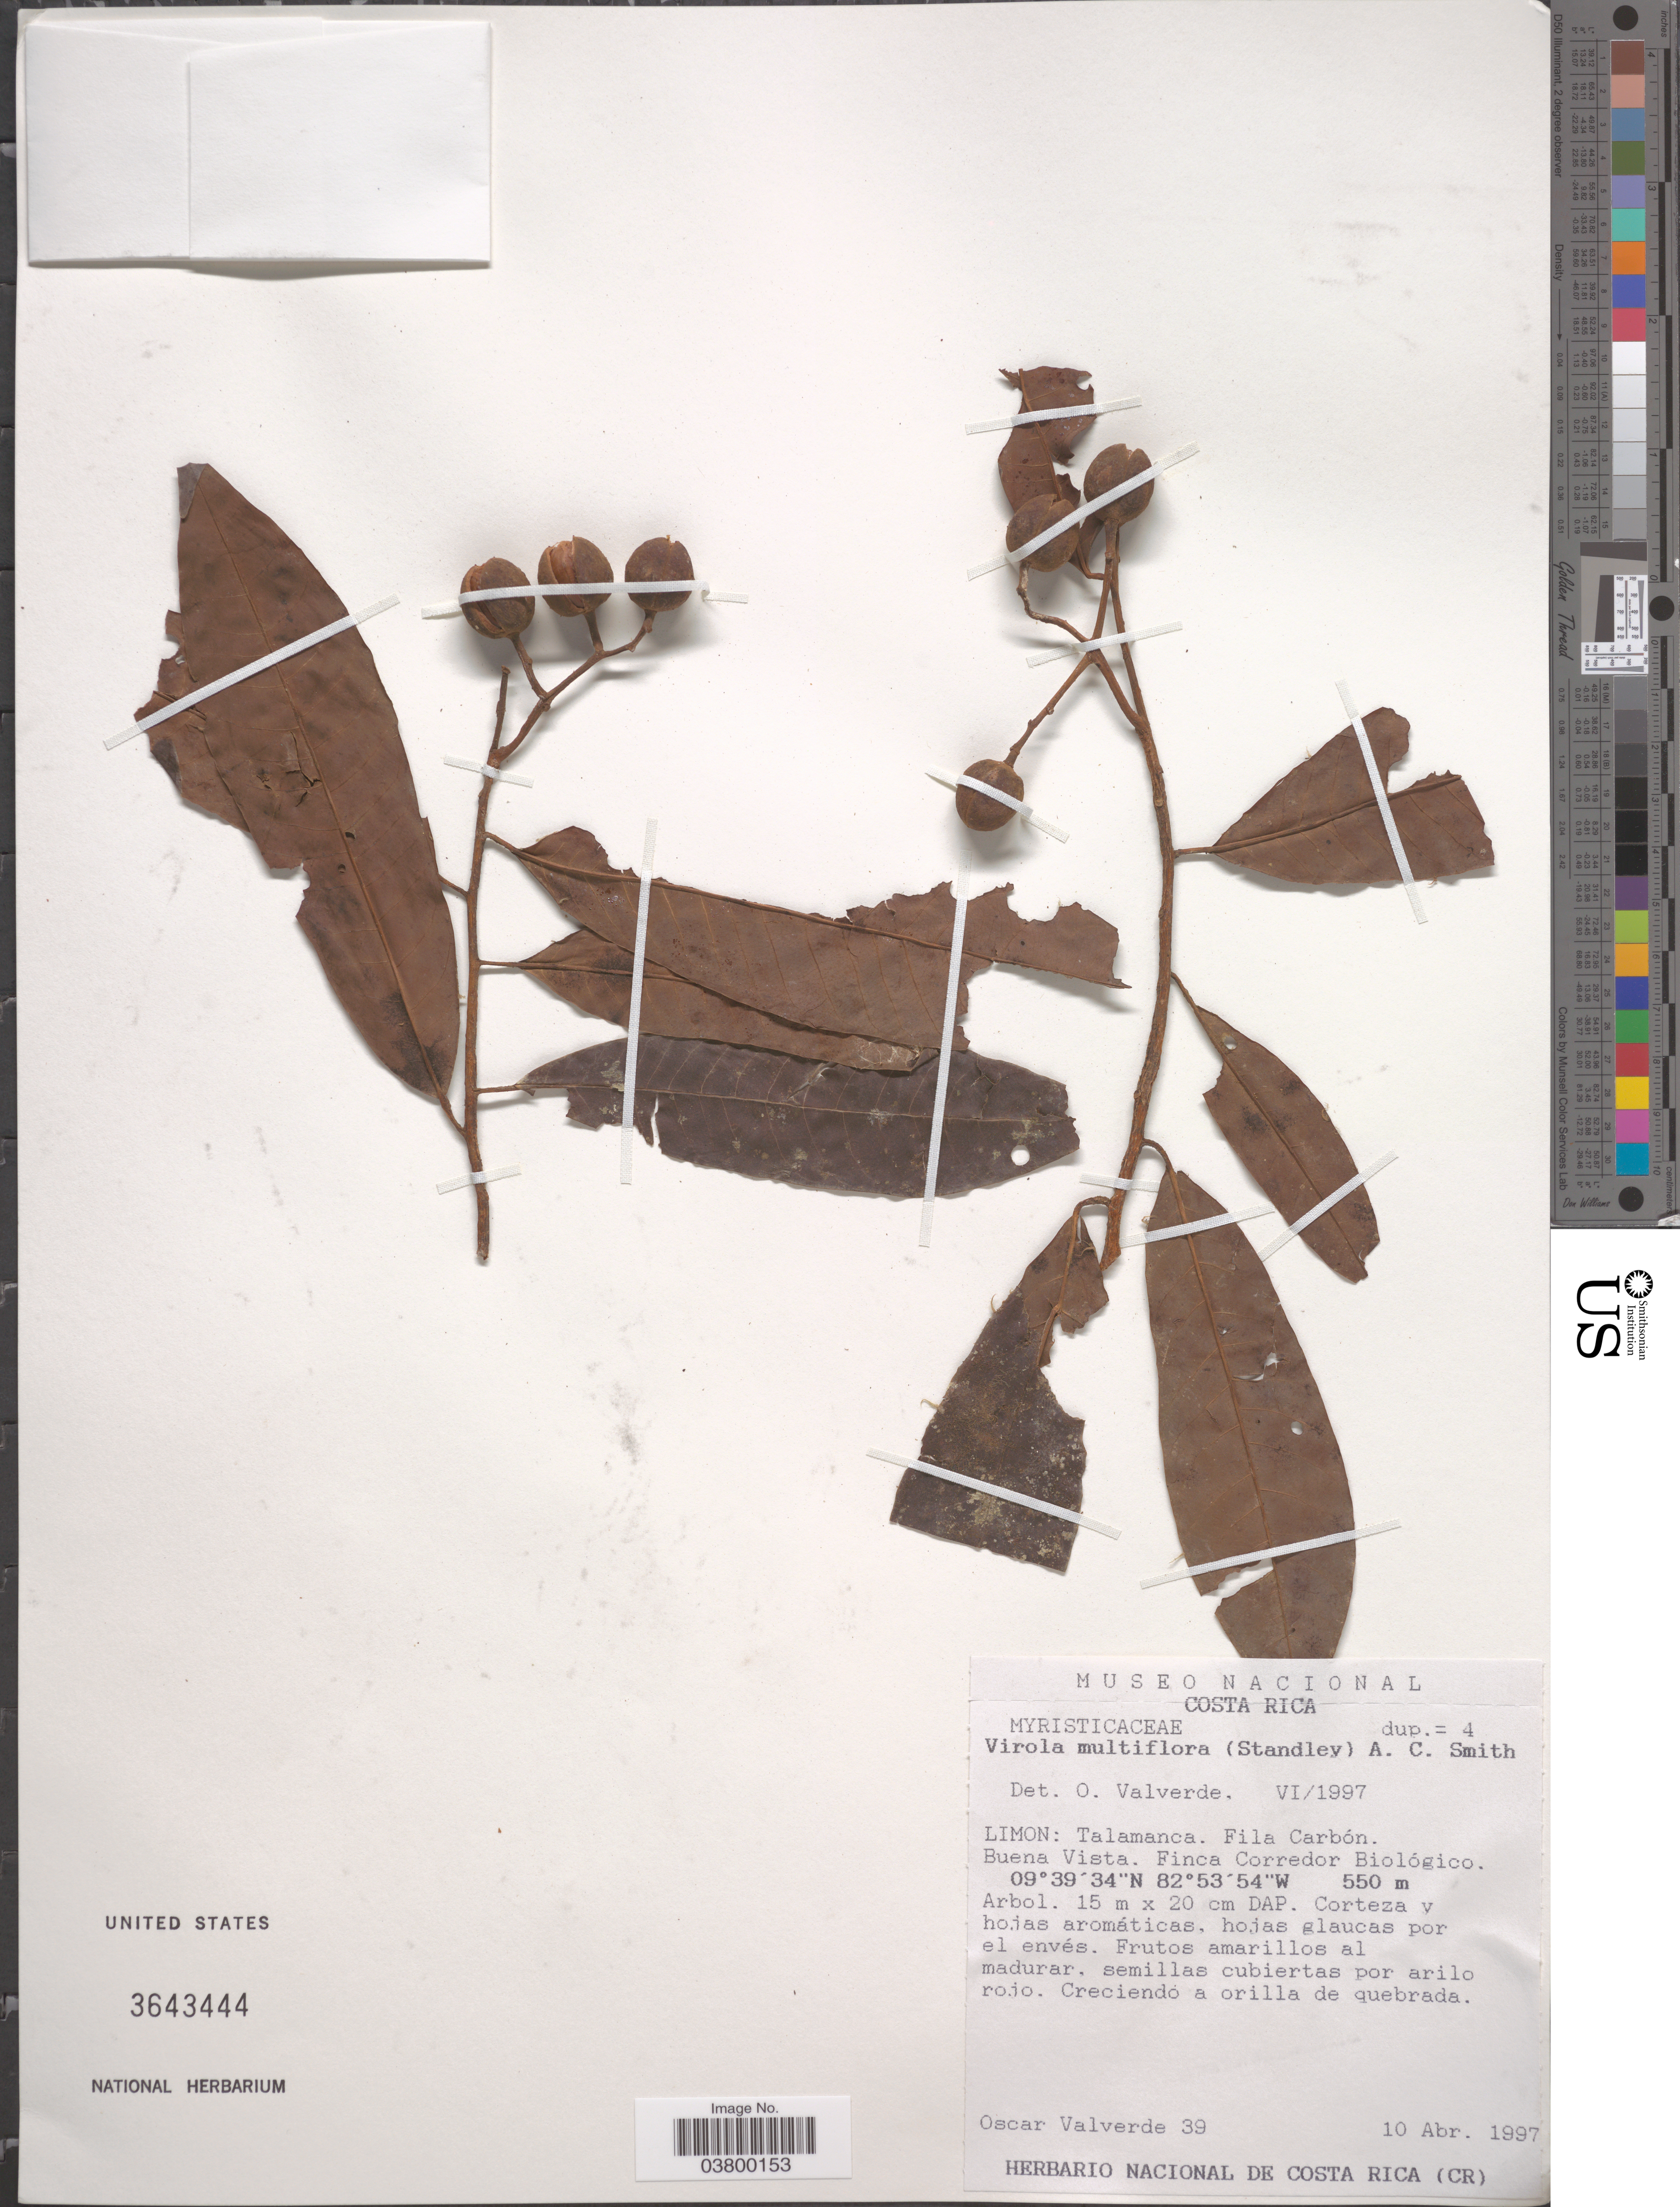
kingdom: Plantae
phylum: Tracheophyta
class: Magnoliopsida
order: Magnoliales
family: Myristicaceae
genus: Virola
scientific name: Virola multiflora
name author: (Standl.) A.C. Sm.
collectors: O. Valverde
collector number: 39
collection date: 1997-04-10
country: Costa Rica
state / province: Limón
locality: Talamanca. Fila Carbón. Buena Vista. Finca Corredor Biológico.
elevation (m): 550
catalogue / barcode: US 3643444